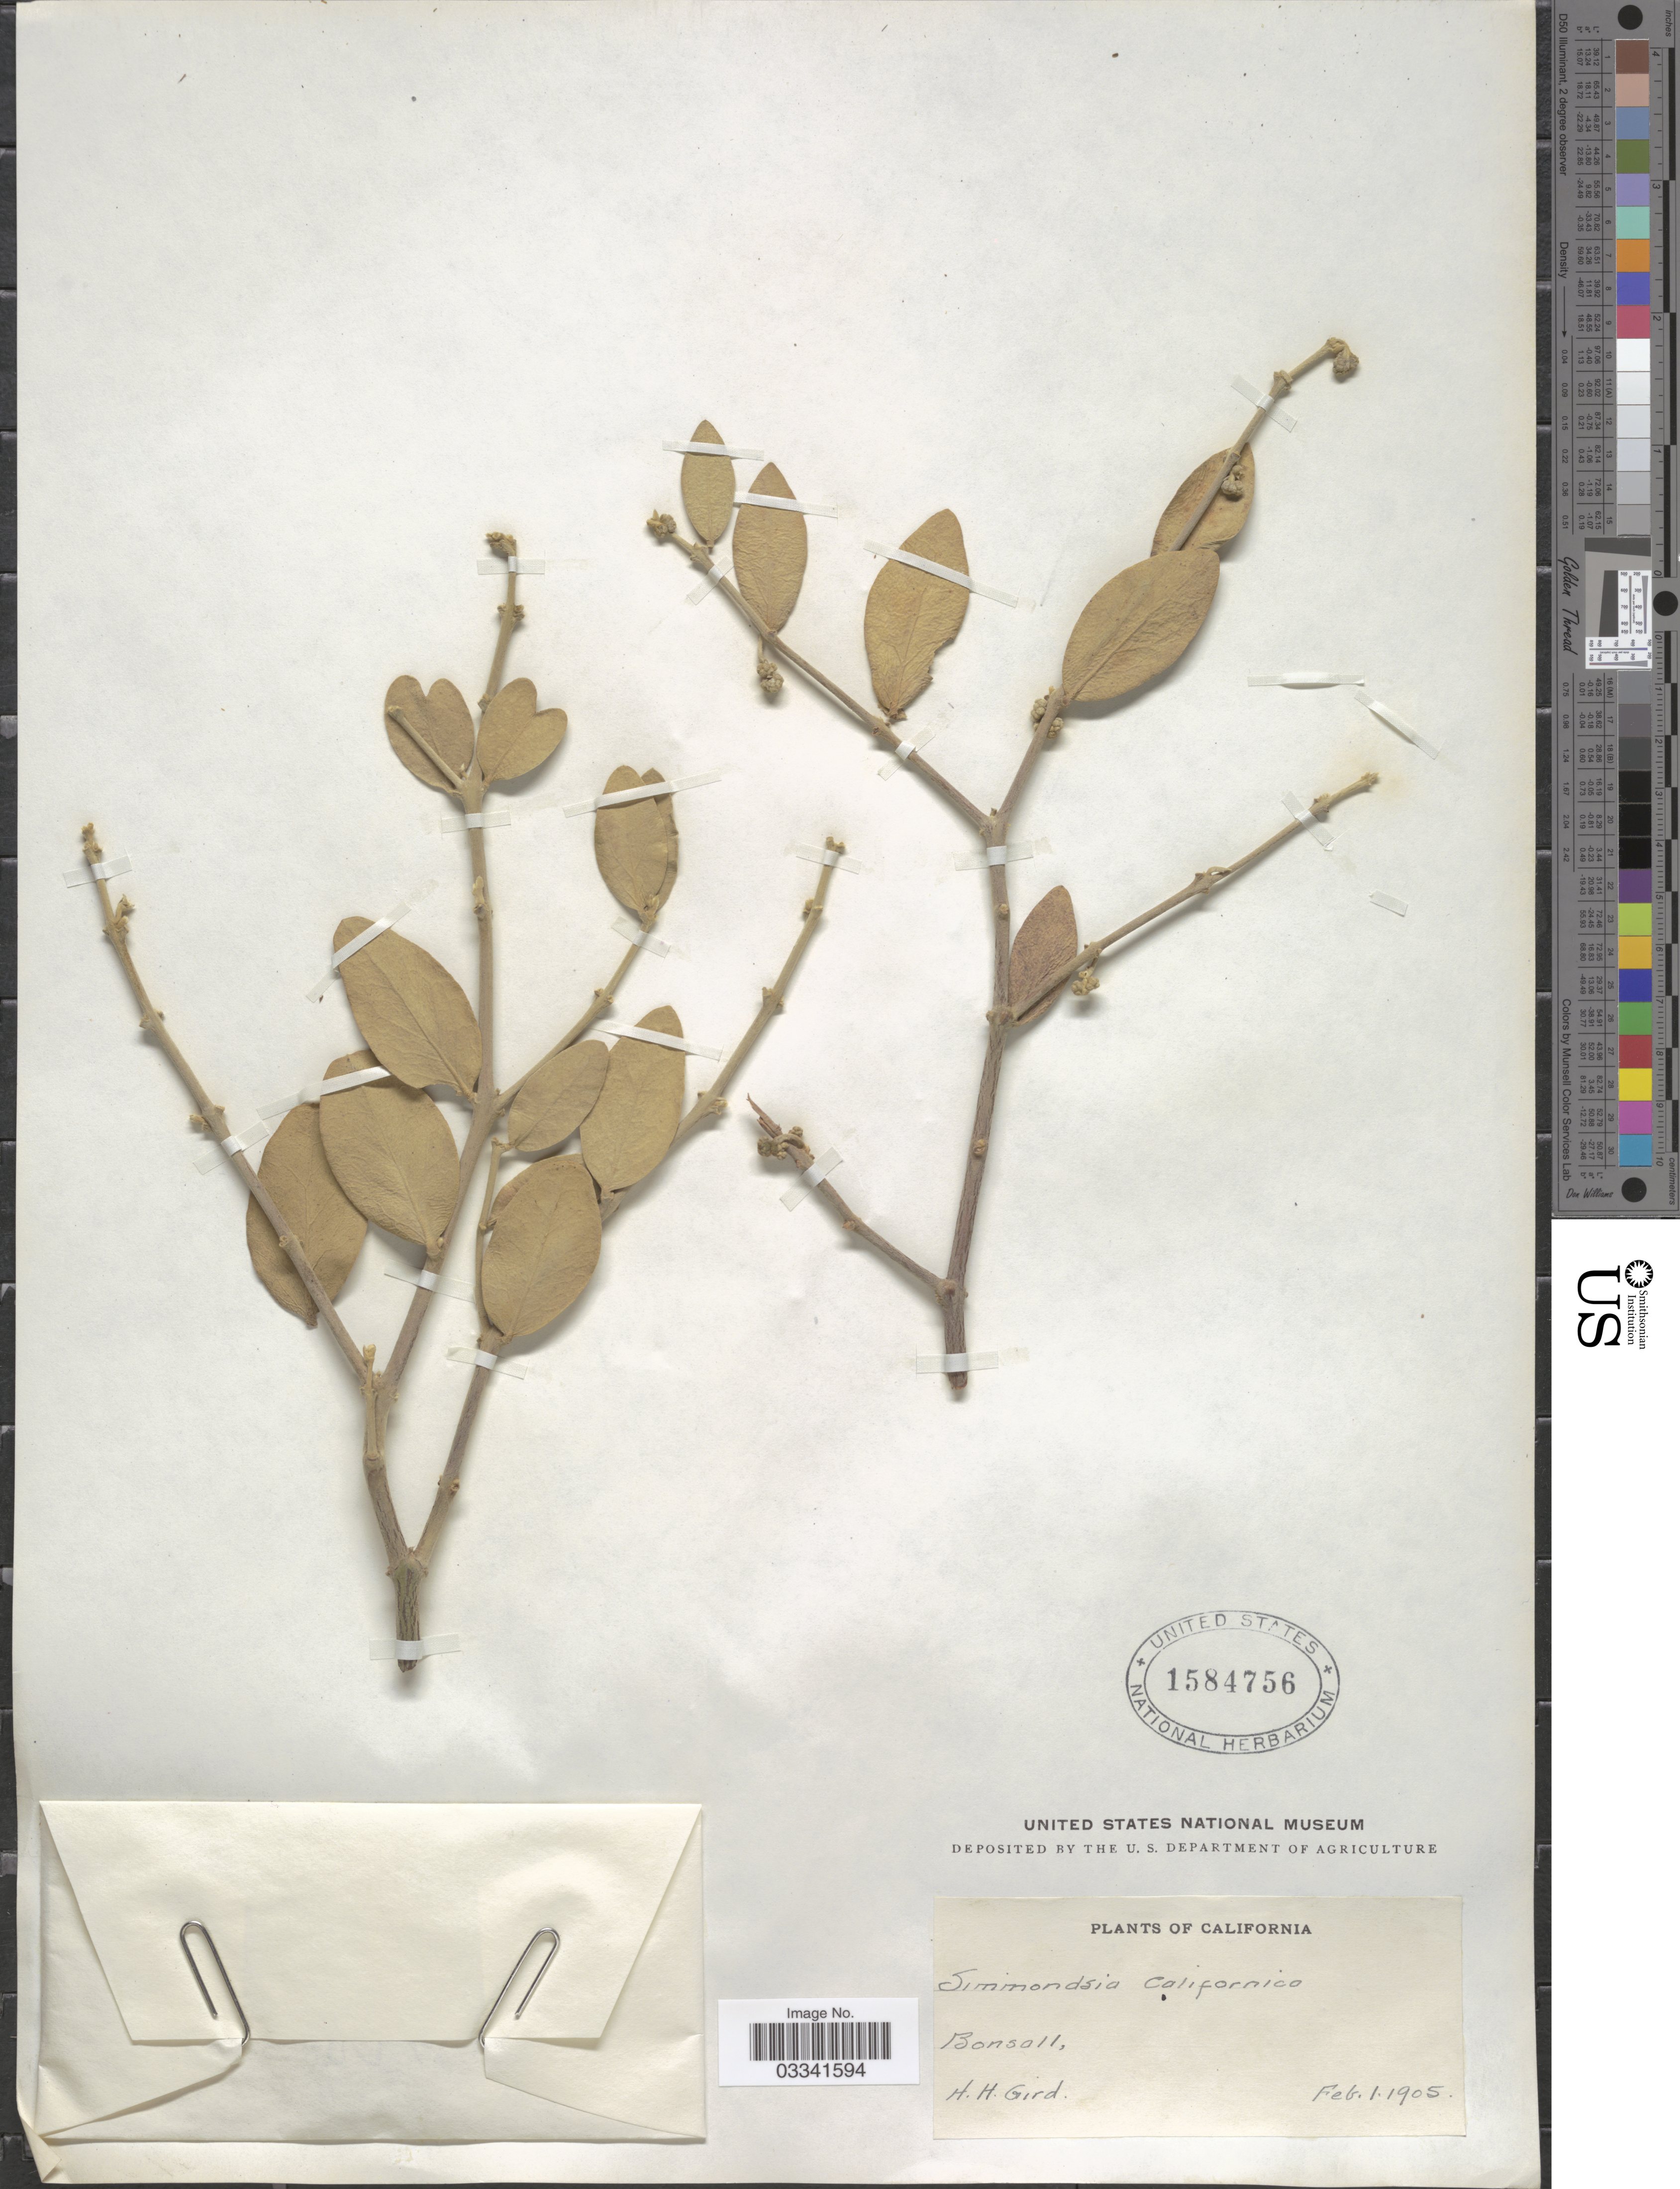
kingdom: Plantae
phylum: Tracheophyta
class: Magnoliopsida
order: Caryophyllales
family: Simmondsiaceae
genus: Simmondsia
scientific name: Simmondsia chinensis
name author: (Link) C.K. Schneid.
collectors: H. Gird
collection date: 1905-02-01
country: United States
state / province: California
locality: Bonsall.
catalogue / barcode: US 1584756